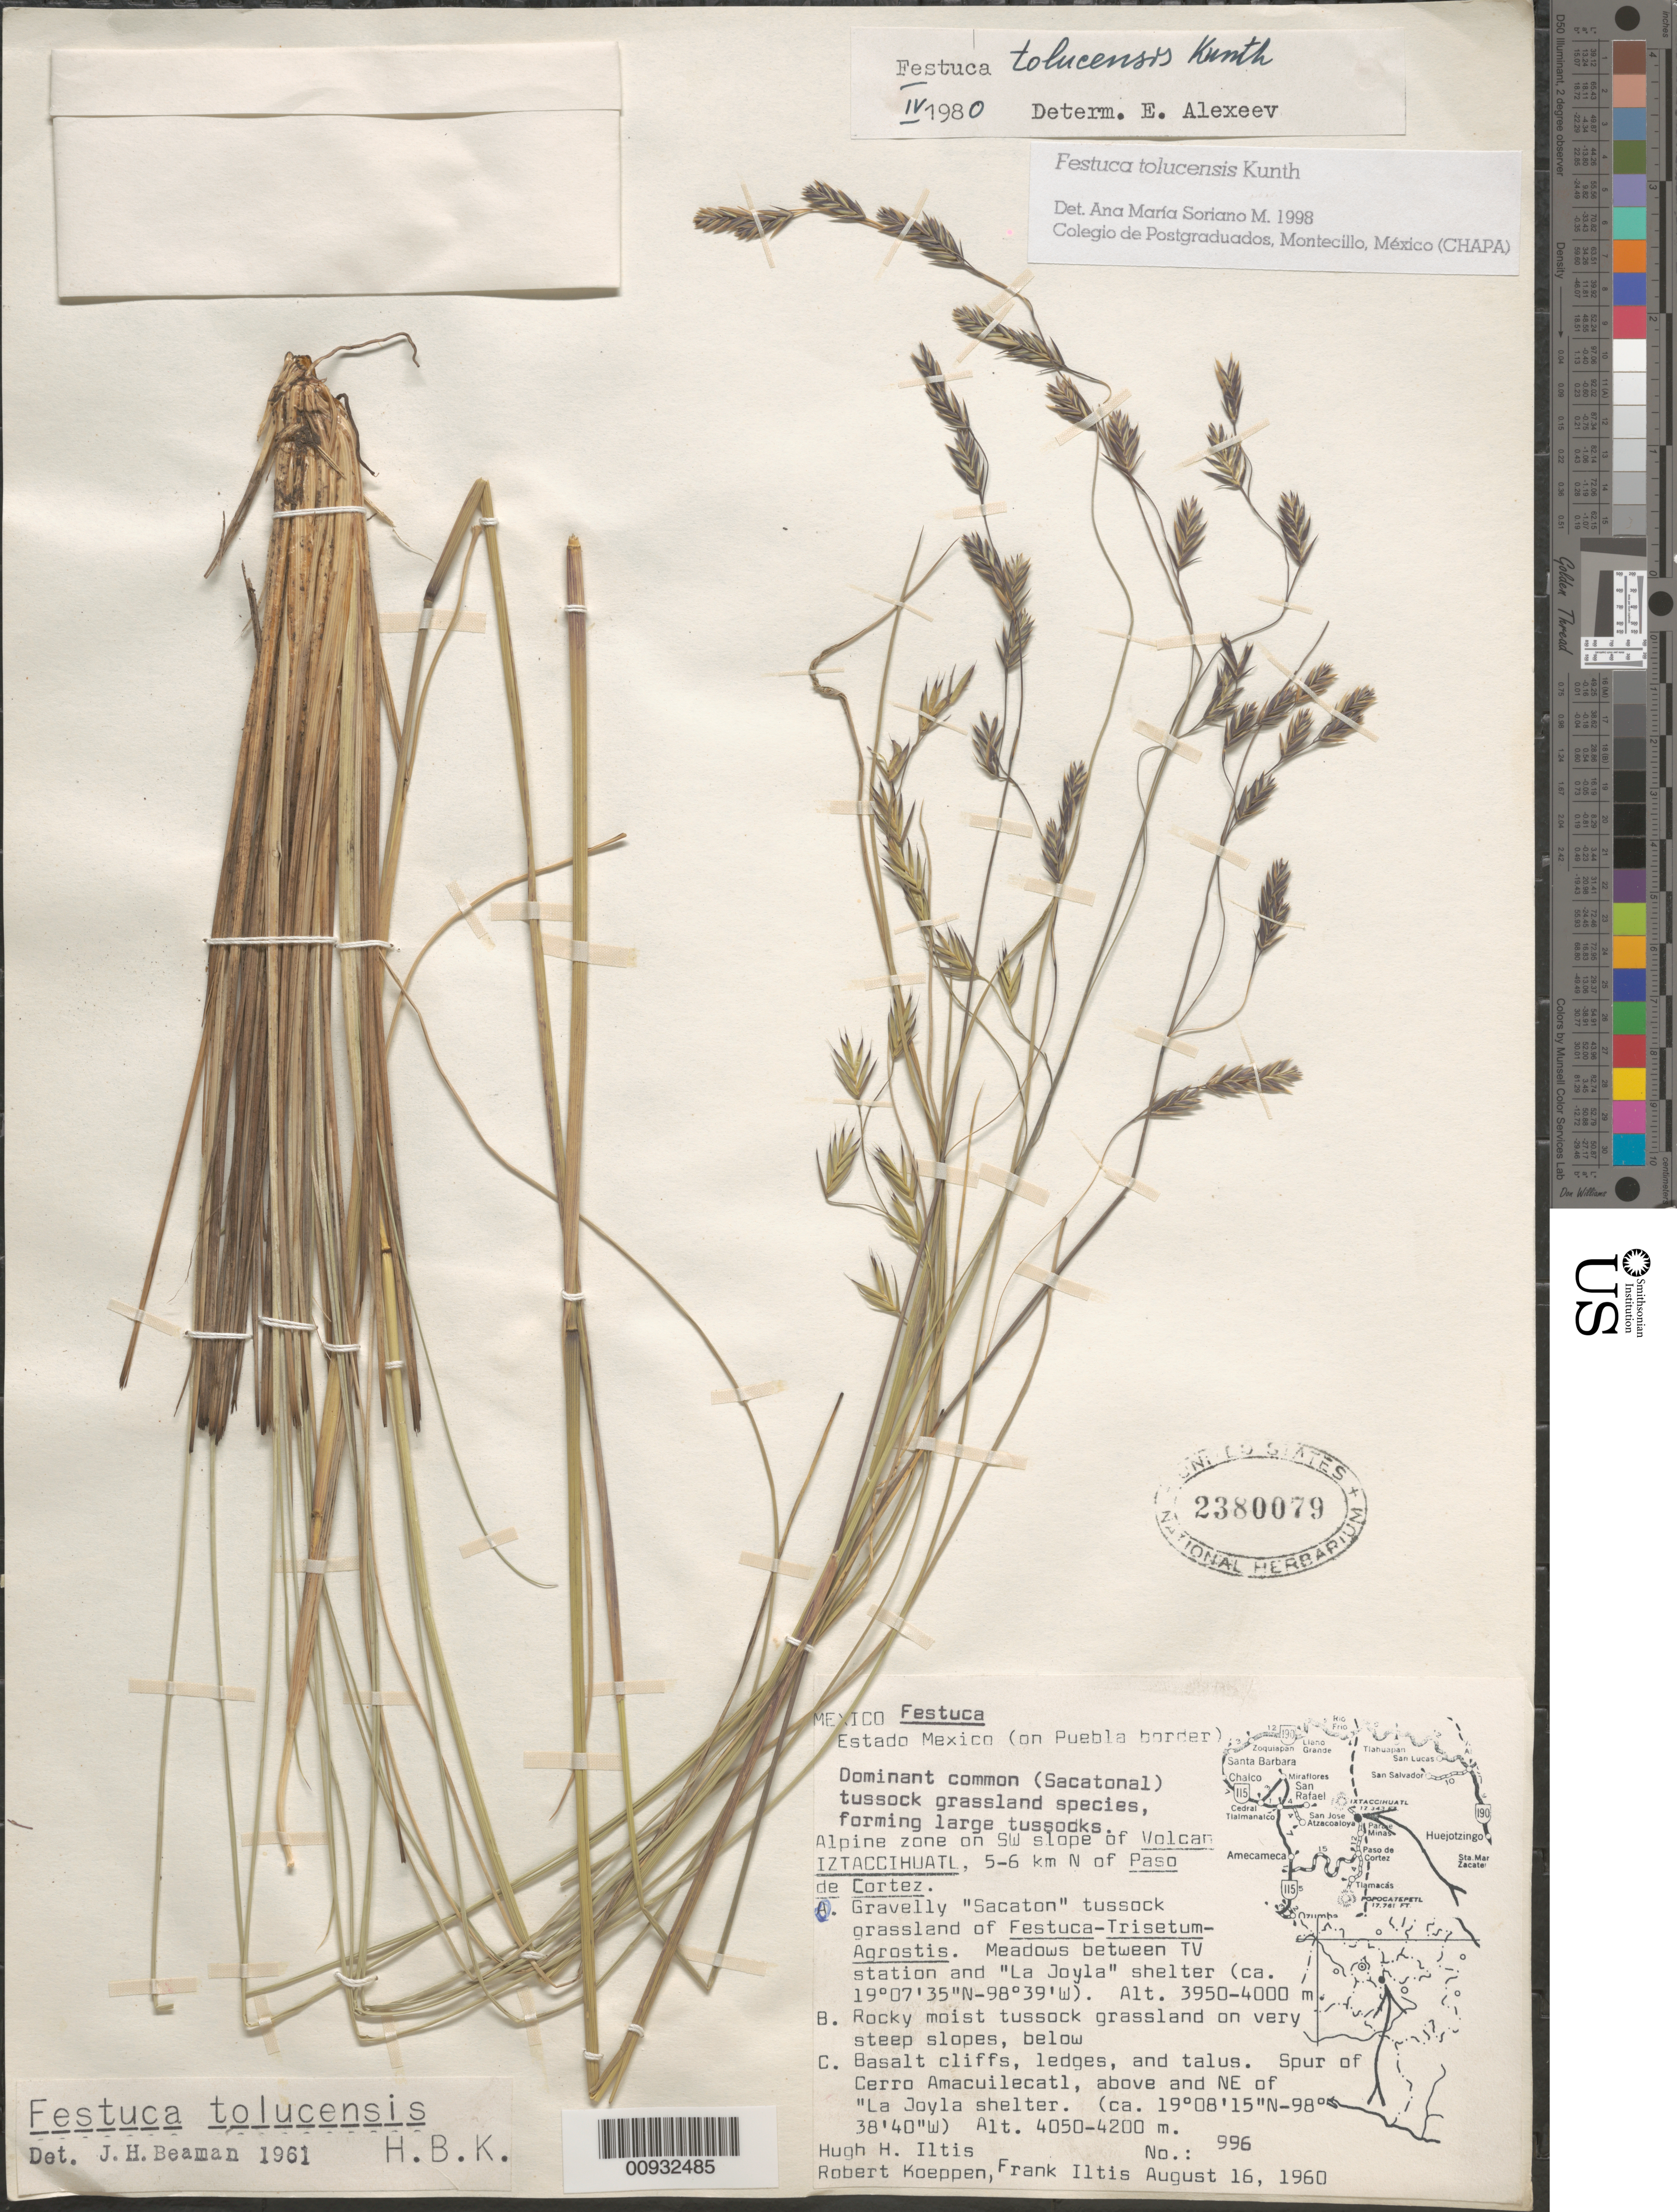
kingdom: Plantae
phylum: Tracheophyta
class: Liliopsida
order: Poales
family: Poaceae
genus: Festuca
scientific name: Festuca tolucensis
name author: Kunth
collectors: H. H. Iltis, R. C. Koeppen & F. S. Iltis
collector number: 996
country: Mexico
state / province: México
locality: Between TV station and La Joyla shelter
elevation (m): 3950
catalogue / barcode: US 2380079